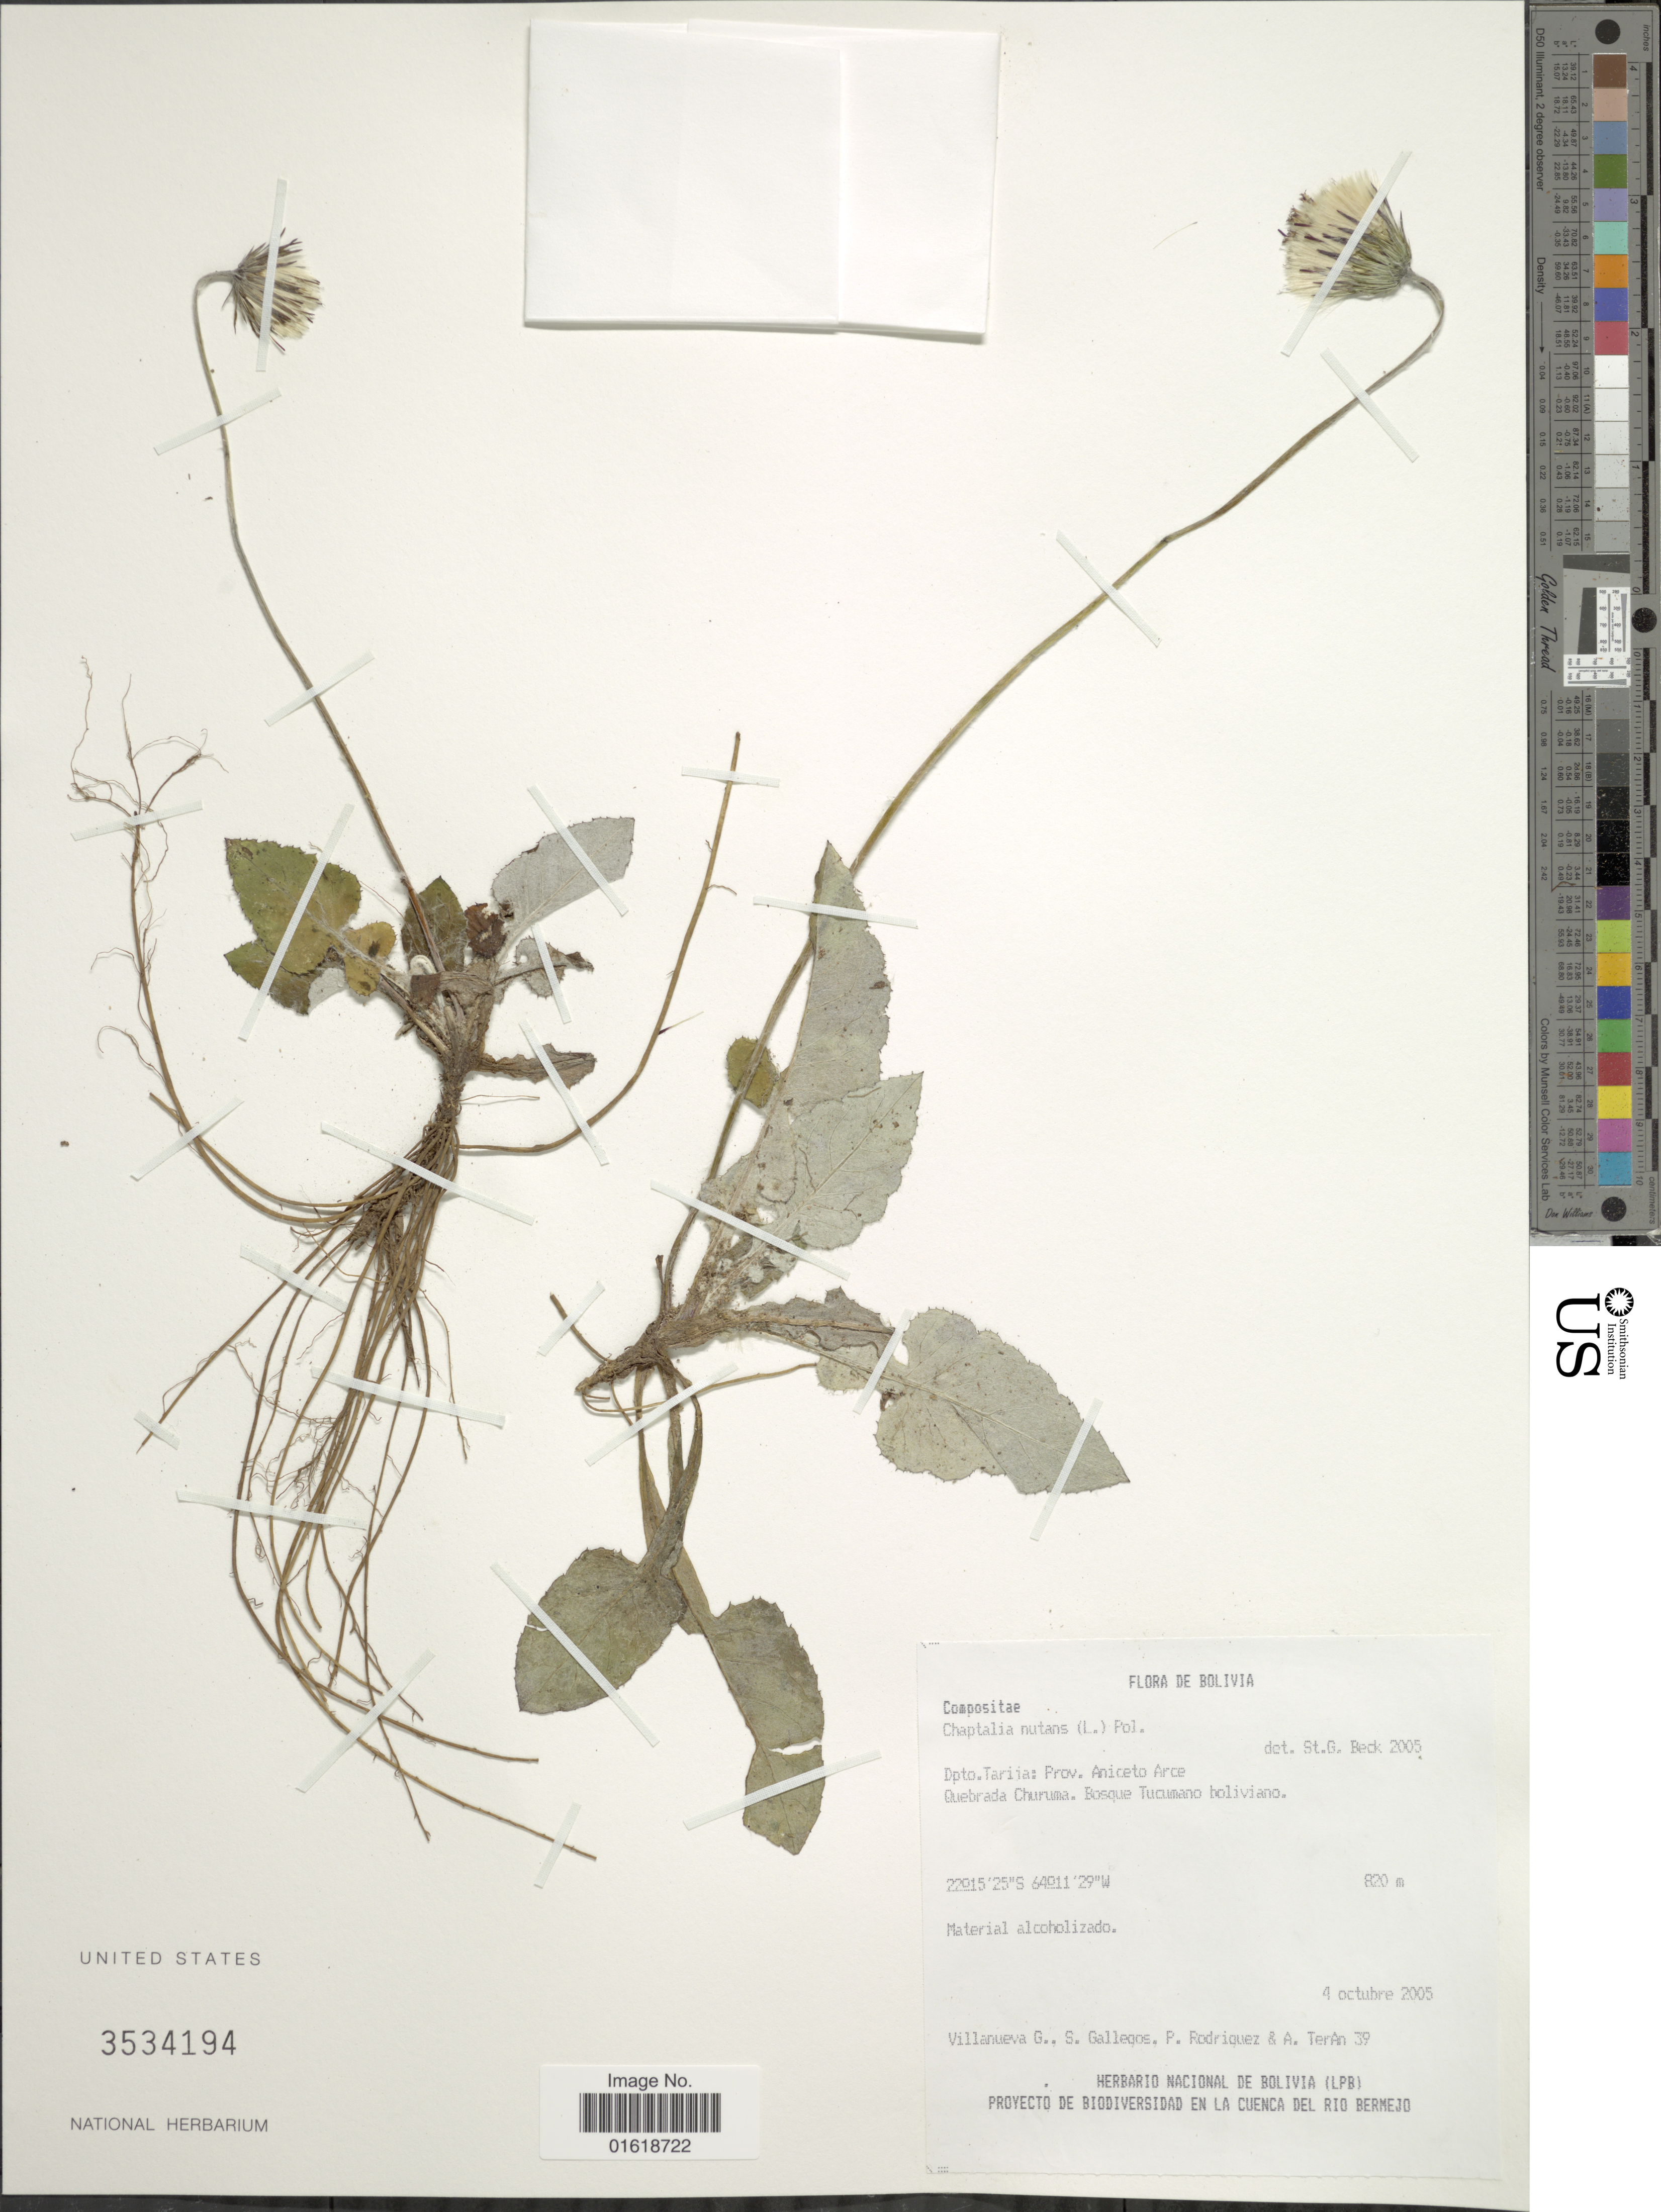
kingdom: Plantae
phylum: Tracheophyta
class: Magnoliopsida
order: Asterales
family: Asteraceae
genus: Chaptalia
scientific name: Chaptalia nutans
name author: (L.) Pol.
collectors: G. Villanueva, S. Gallegos, P. Rodríguez & A. Teran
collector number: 39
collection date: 2005-10-04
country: Bolivia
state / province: Tarija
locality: Dpto. Tarija: Prov. Aniceto Arce. Quebrada Churuma. Bosque Tucumano boliviano.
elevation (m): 820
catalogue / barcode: US 3534194